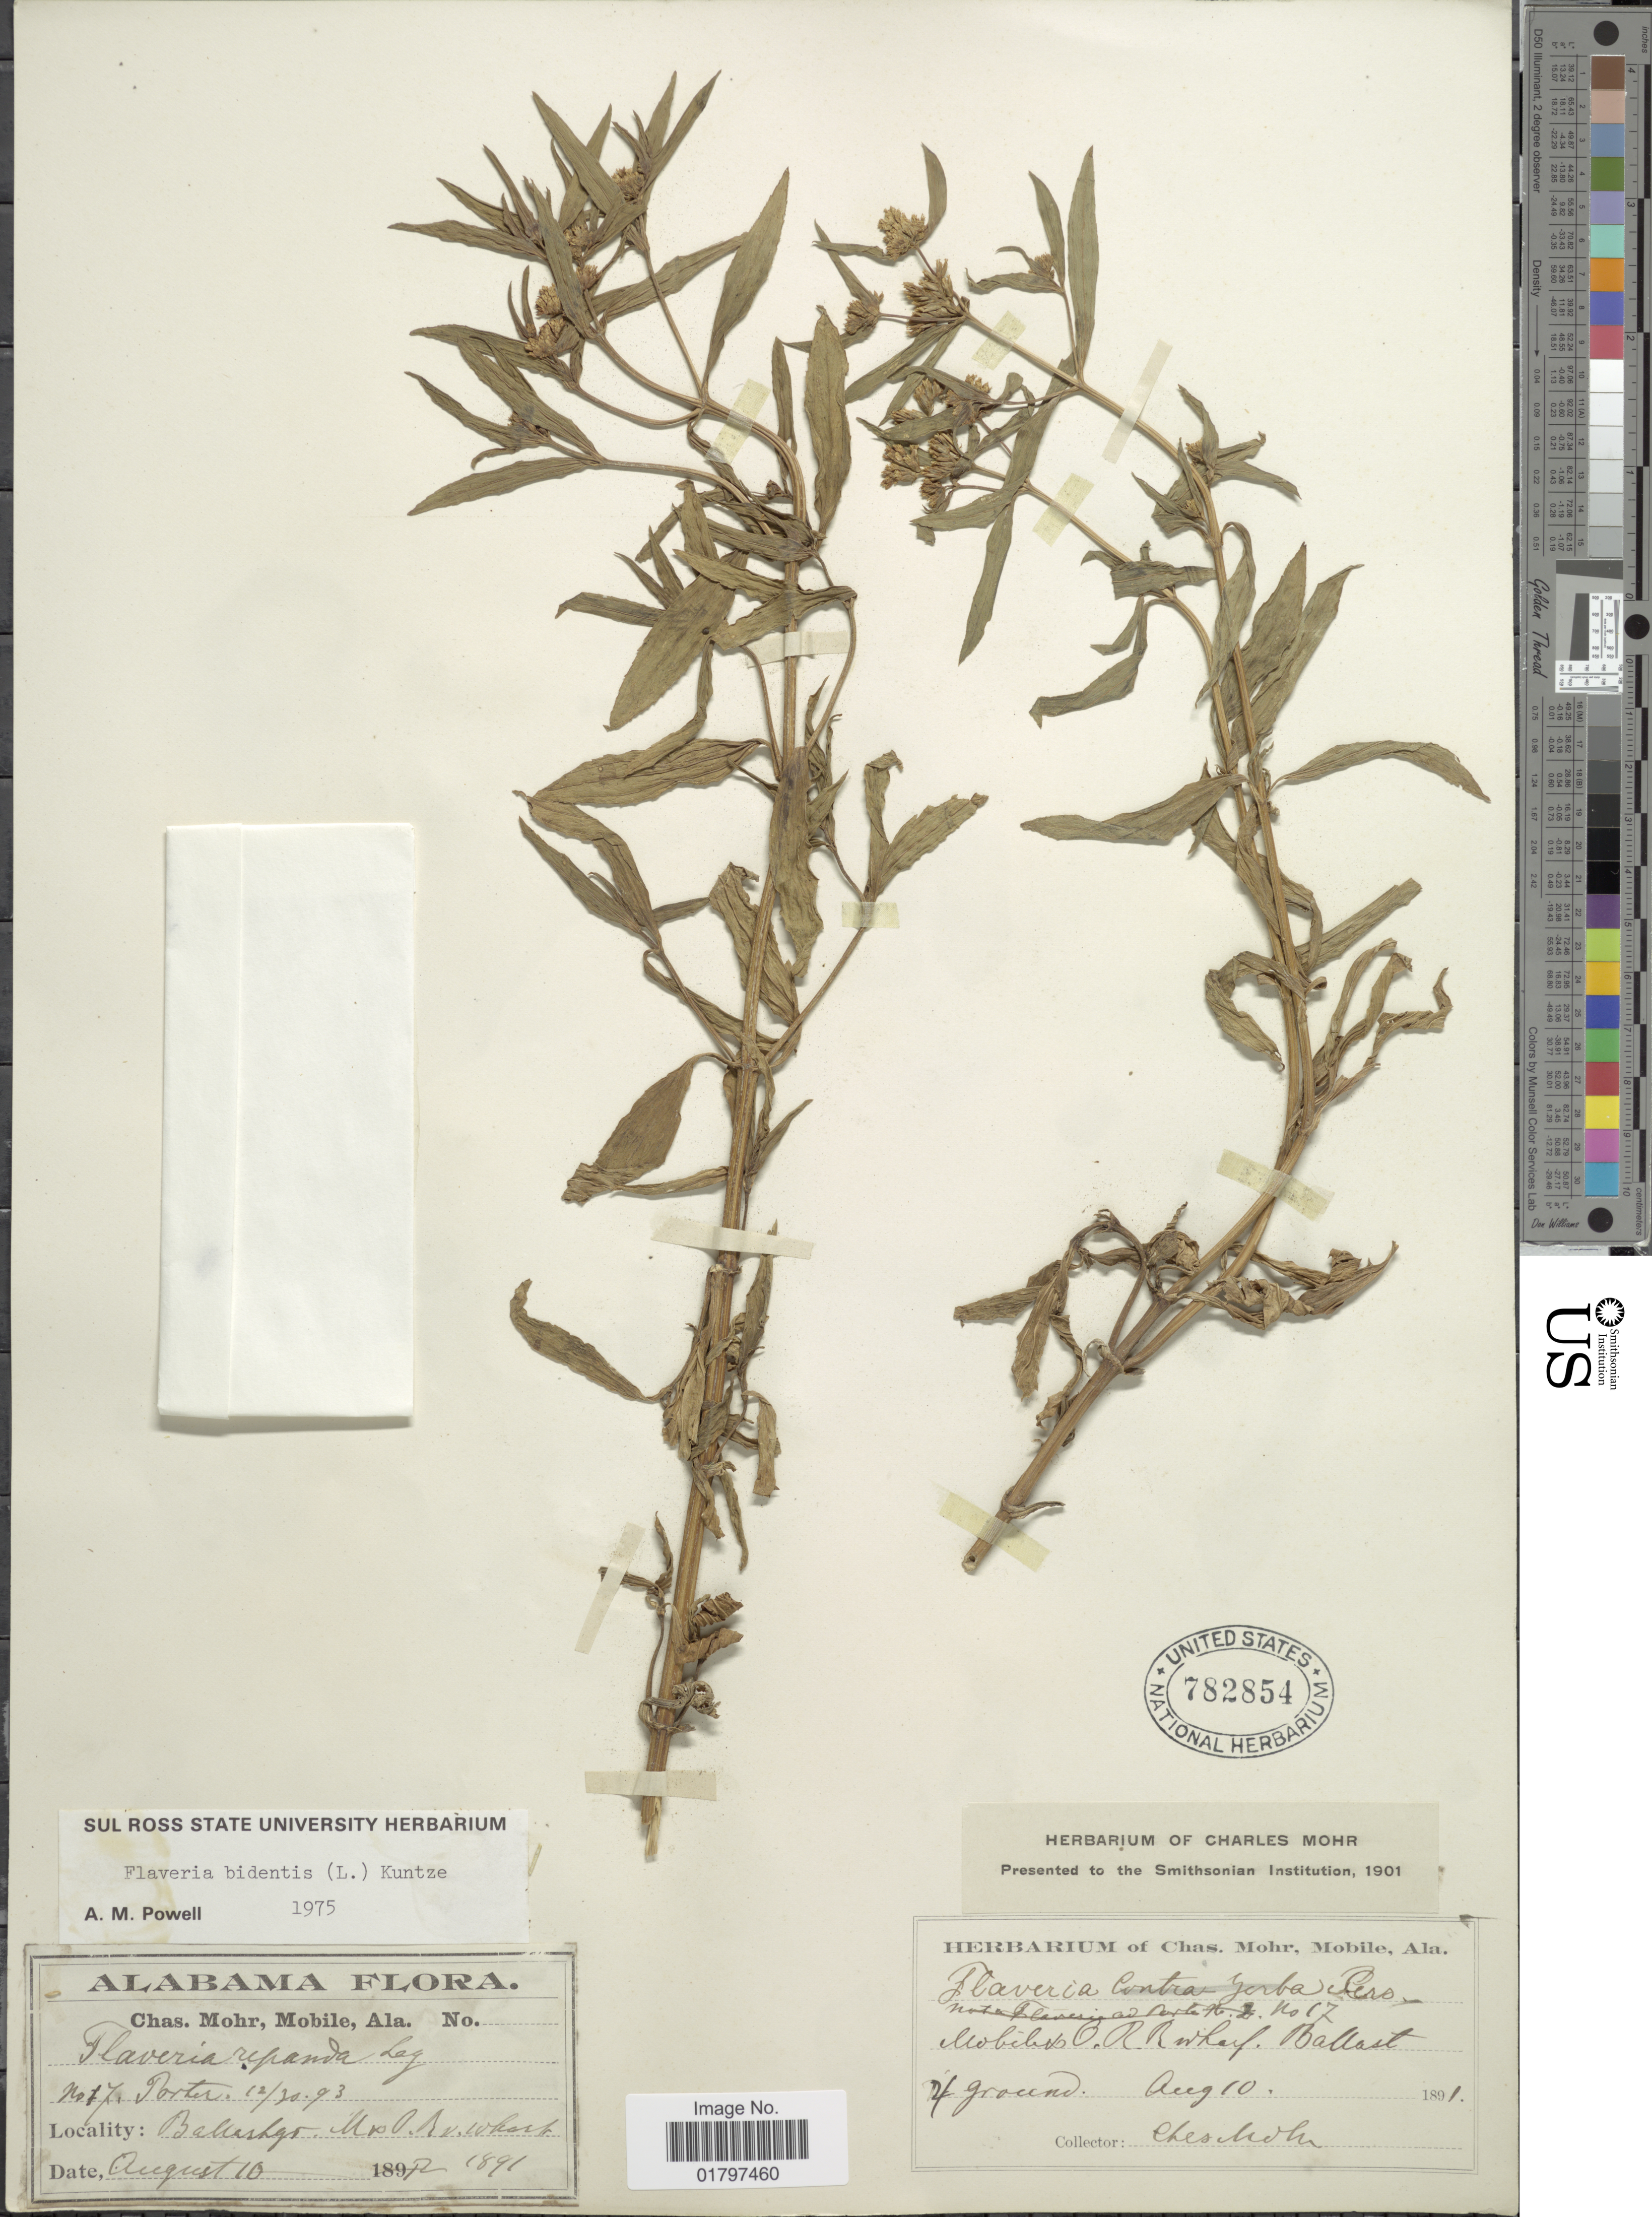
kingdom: Plantae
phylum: Tracheophyta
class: Magnoliopsida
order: Asterales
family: Asteraceae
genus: Flaveria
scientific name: Flaveria bidentis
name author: (L.) Kuntze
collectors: Mohr, C. T. (herbarium)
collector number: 17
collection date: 1891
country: United States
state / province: Alabama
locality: Ballasthgr. Mobile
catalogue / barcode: US 782854